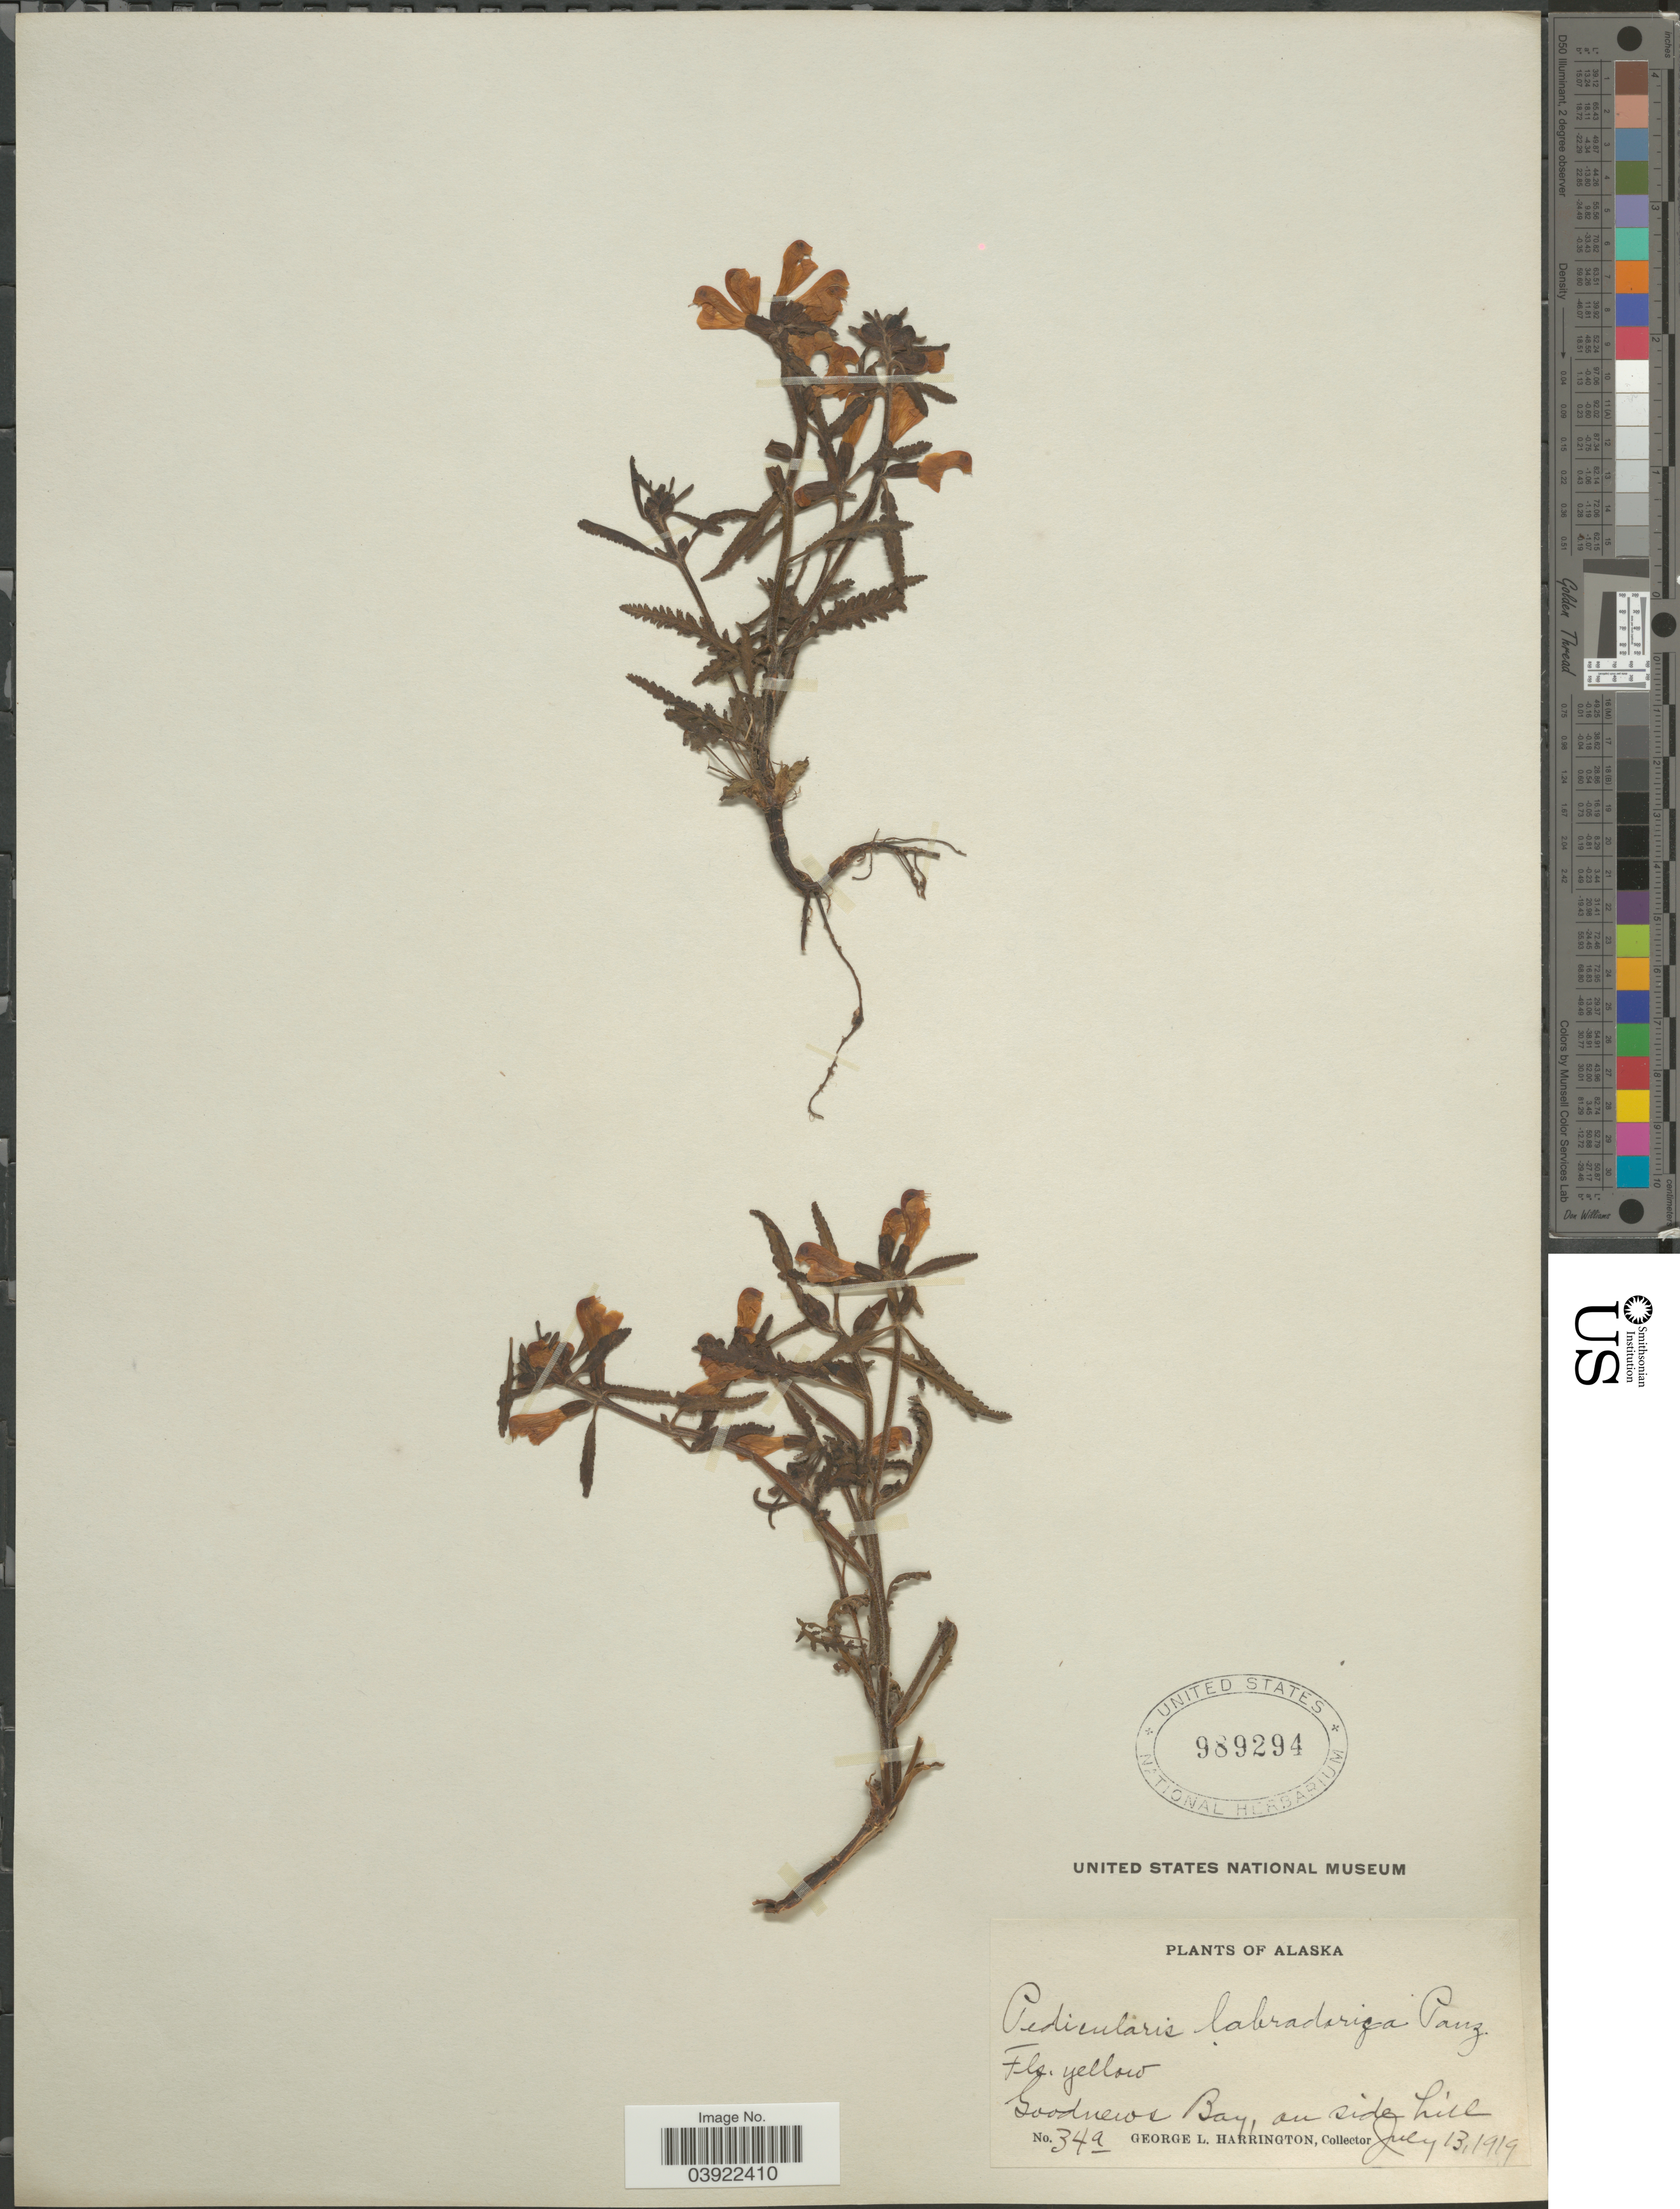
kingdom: Plantae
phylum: Tracheophyta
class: Magnoliopsida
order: Lamiales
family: Orobanchaceae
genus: Pedicularis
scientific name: Pedicularis labradorica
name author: Wirsing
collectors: G. Harrington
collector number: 34a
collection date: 1919-07-13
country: United States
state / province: Alaska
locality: Goodnews Bay, on side hill.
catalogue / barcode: US 989294